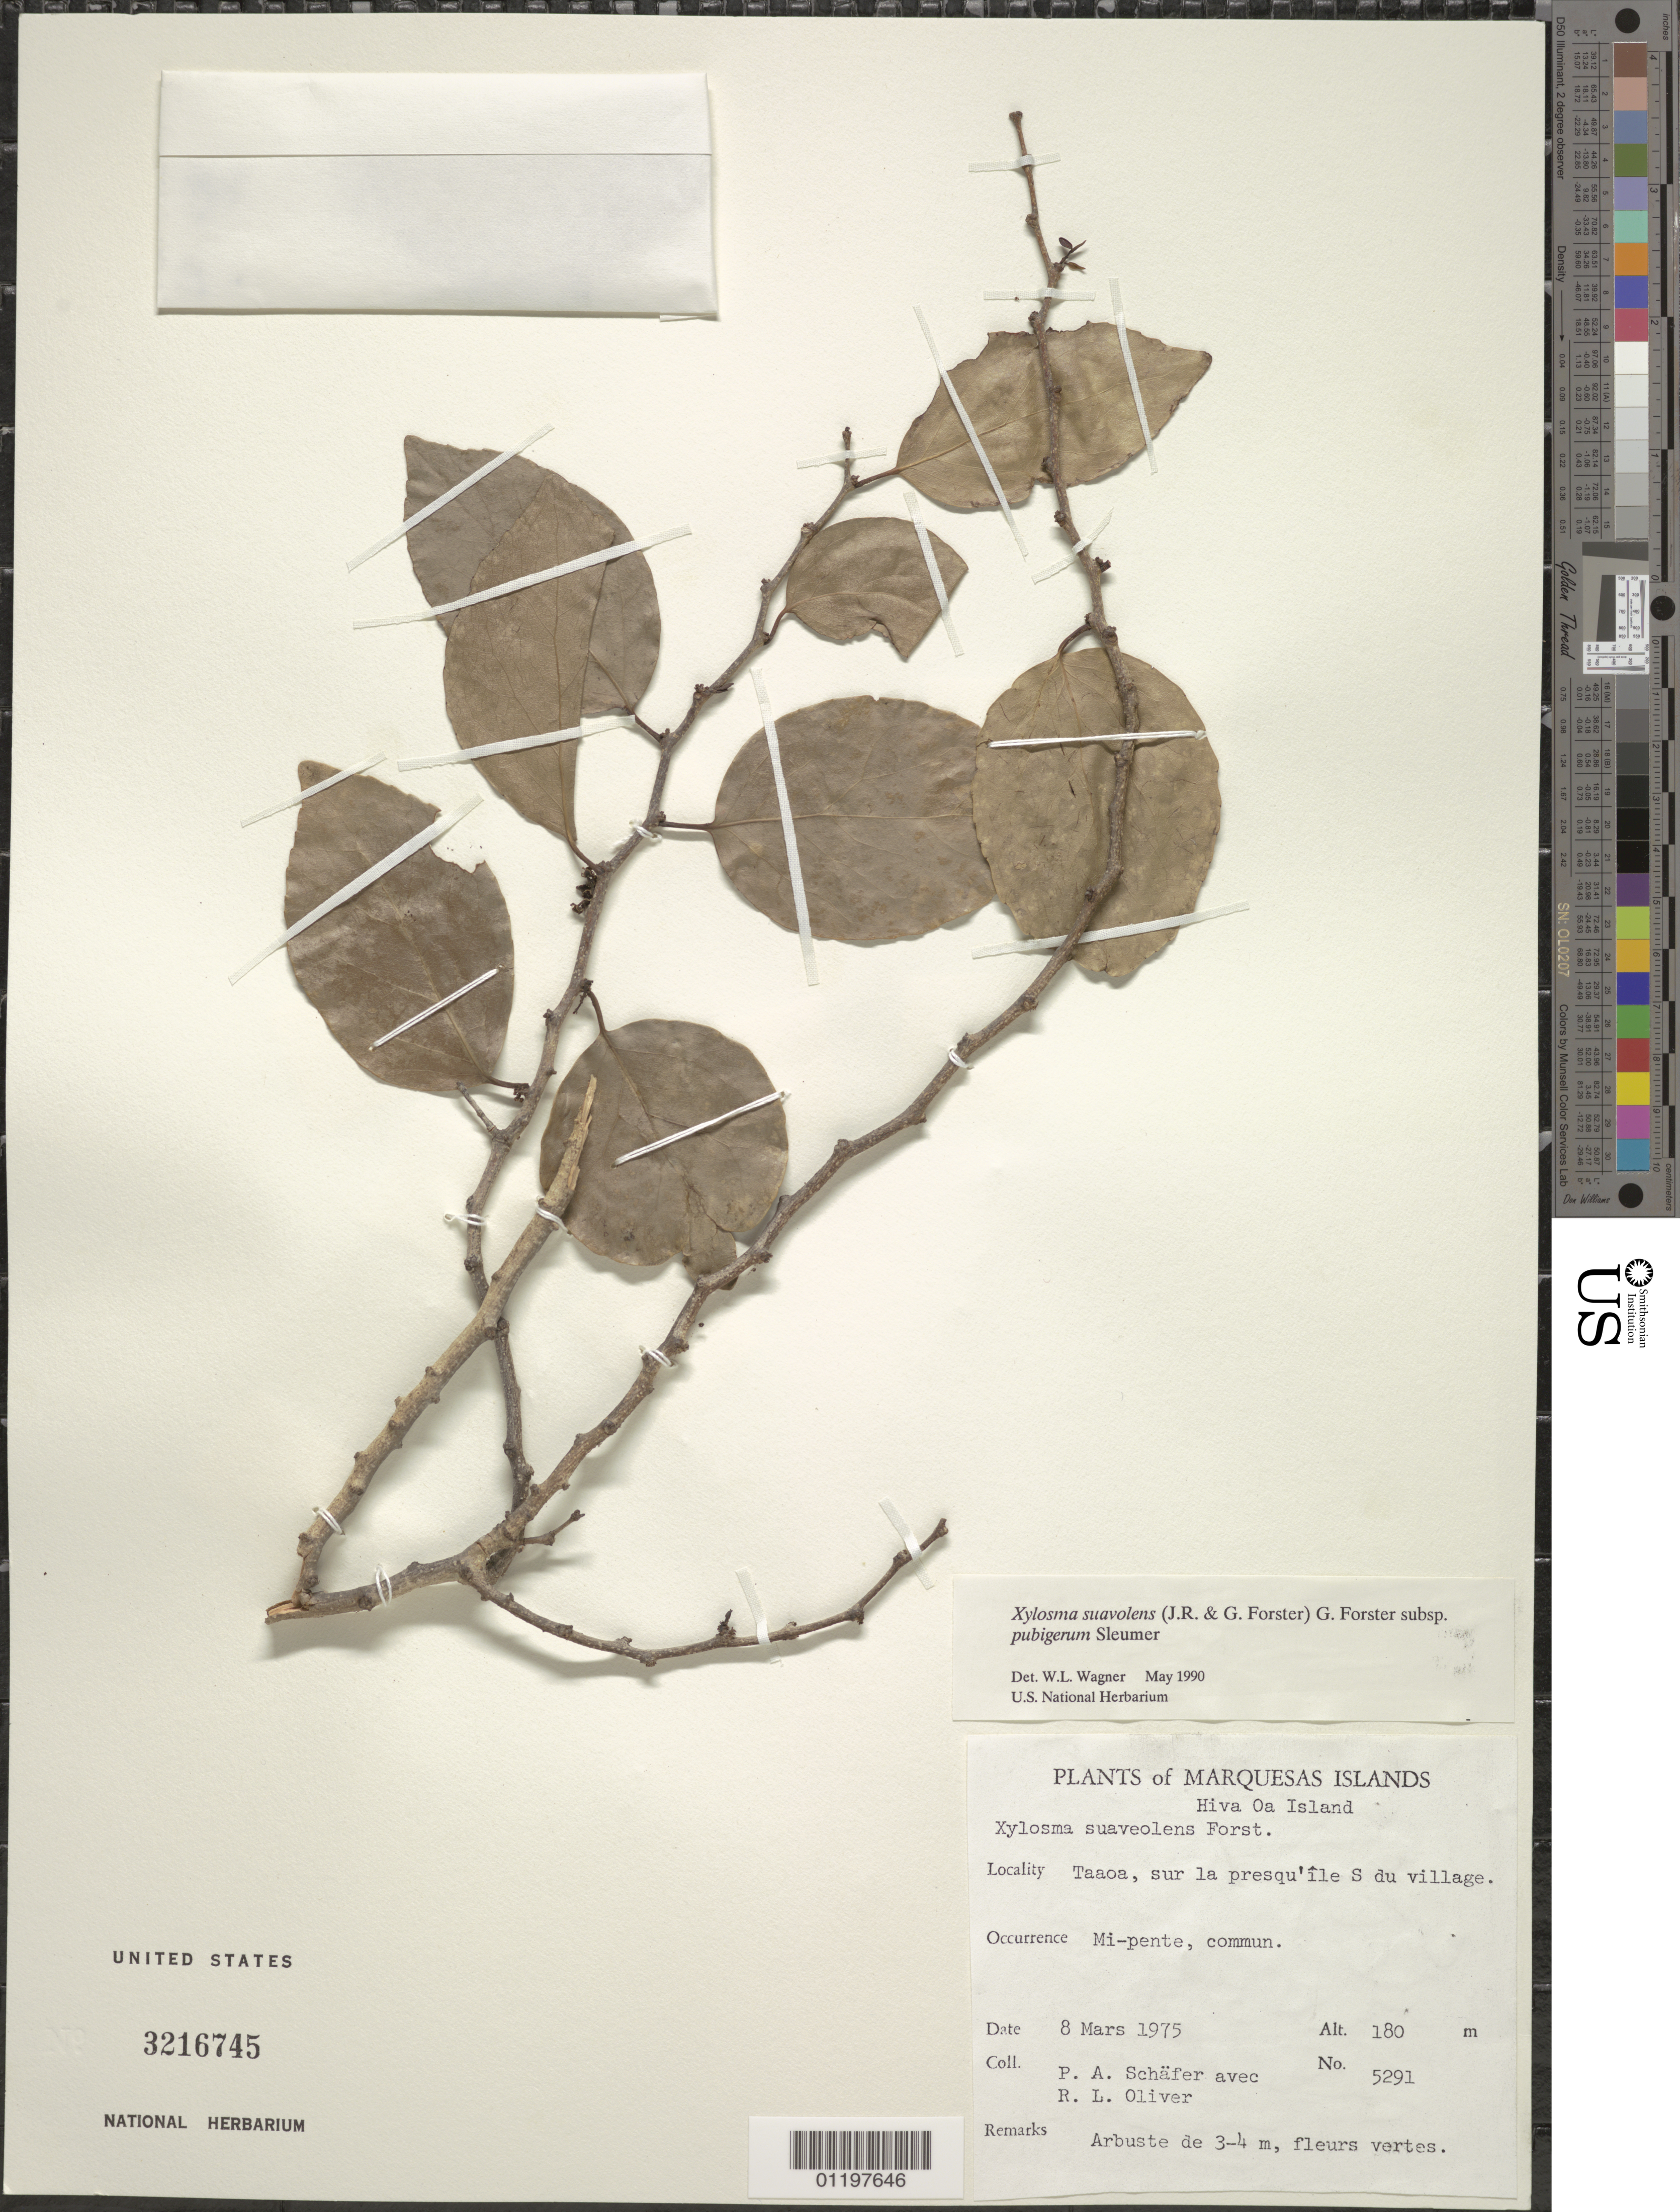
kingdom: Plantae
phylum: Tracheophyta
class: Magnoliopsida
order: Malpighiales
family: Salicaceae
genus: Xylosma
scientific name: Xylosma suaveolens subsp. pubigera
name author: Sleumer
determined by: Wagner, W. L., (BOT), Smithsonian Institution - National Museum of Natural History (UNITED STATES)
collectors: P. A. Schäfer & R. L. Oliver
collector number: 5291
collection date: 1975-03-08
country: French Polynesia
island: Hiva Oa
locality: Taaoa, sur la presqu'île du village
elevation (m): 180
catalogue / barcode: US 3216745